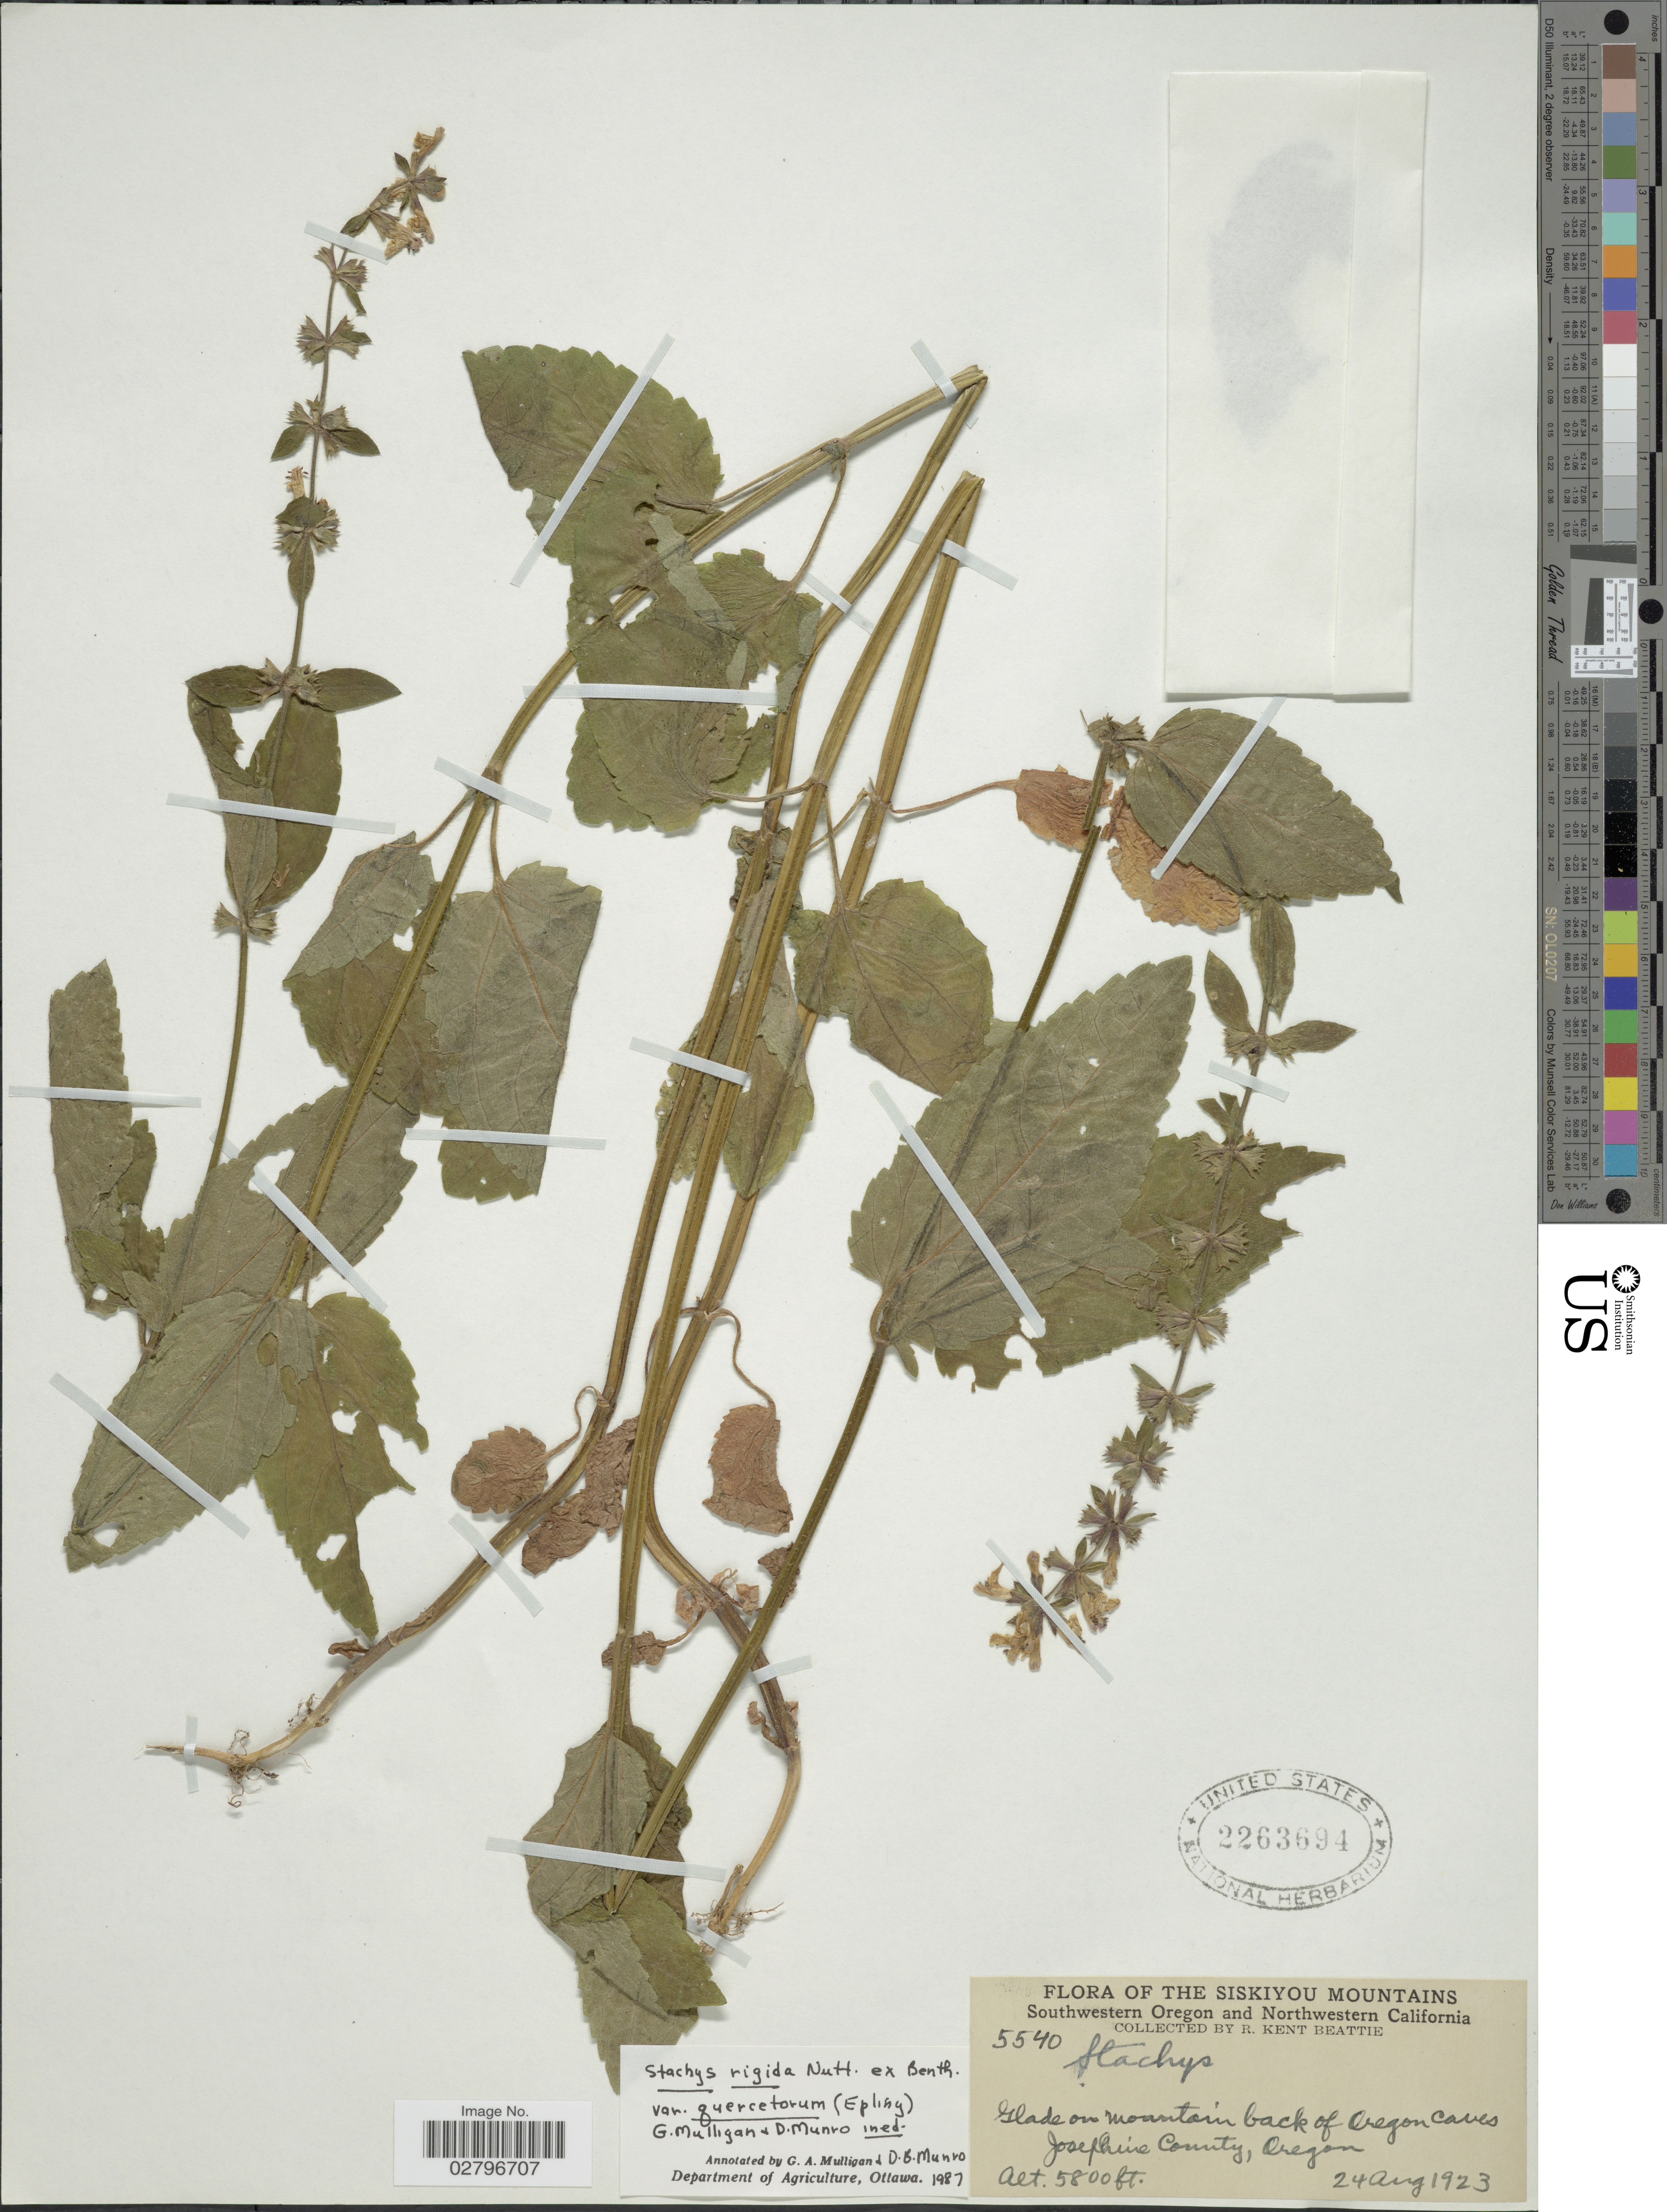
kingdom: Plantae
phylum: Tracheophyta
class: Magnoliopsida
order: Lamiales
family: Lamiaceae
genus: Stachys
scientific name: Stachys rigida subsp. quercetorum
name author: (A. Heller) Epling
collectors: R. K. Beattie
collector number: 5540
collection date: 1923-08-24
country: United States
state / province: Oregon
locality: Siskiyou Mountains, Southwestern Oregon. Glade on mountain back of Oregon Caves, Josephine County.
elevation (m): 1768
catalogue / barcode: US 2263694